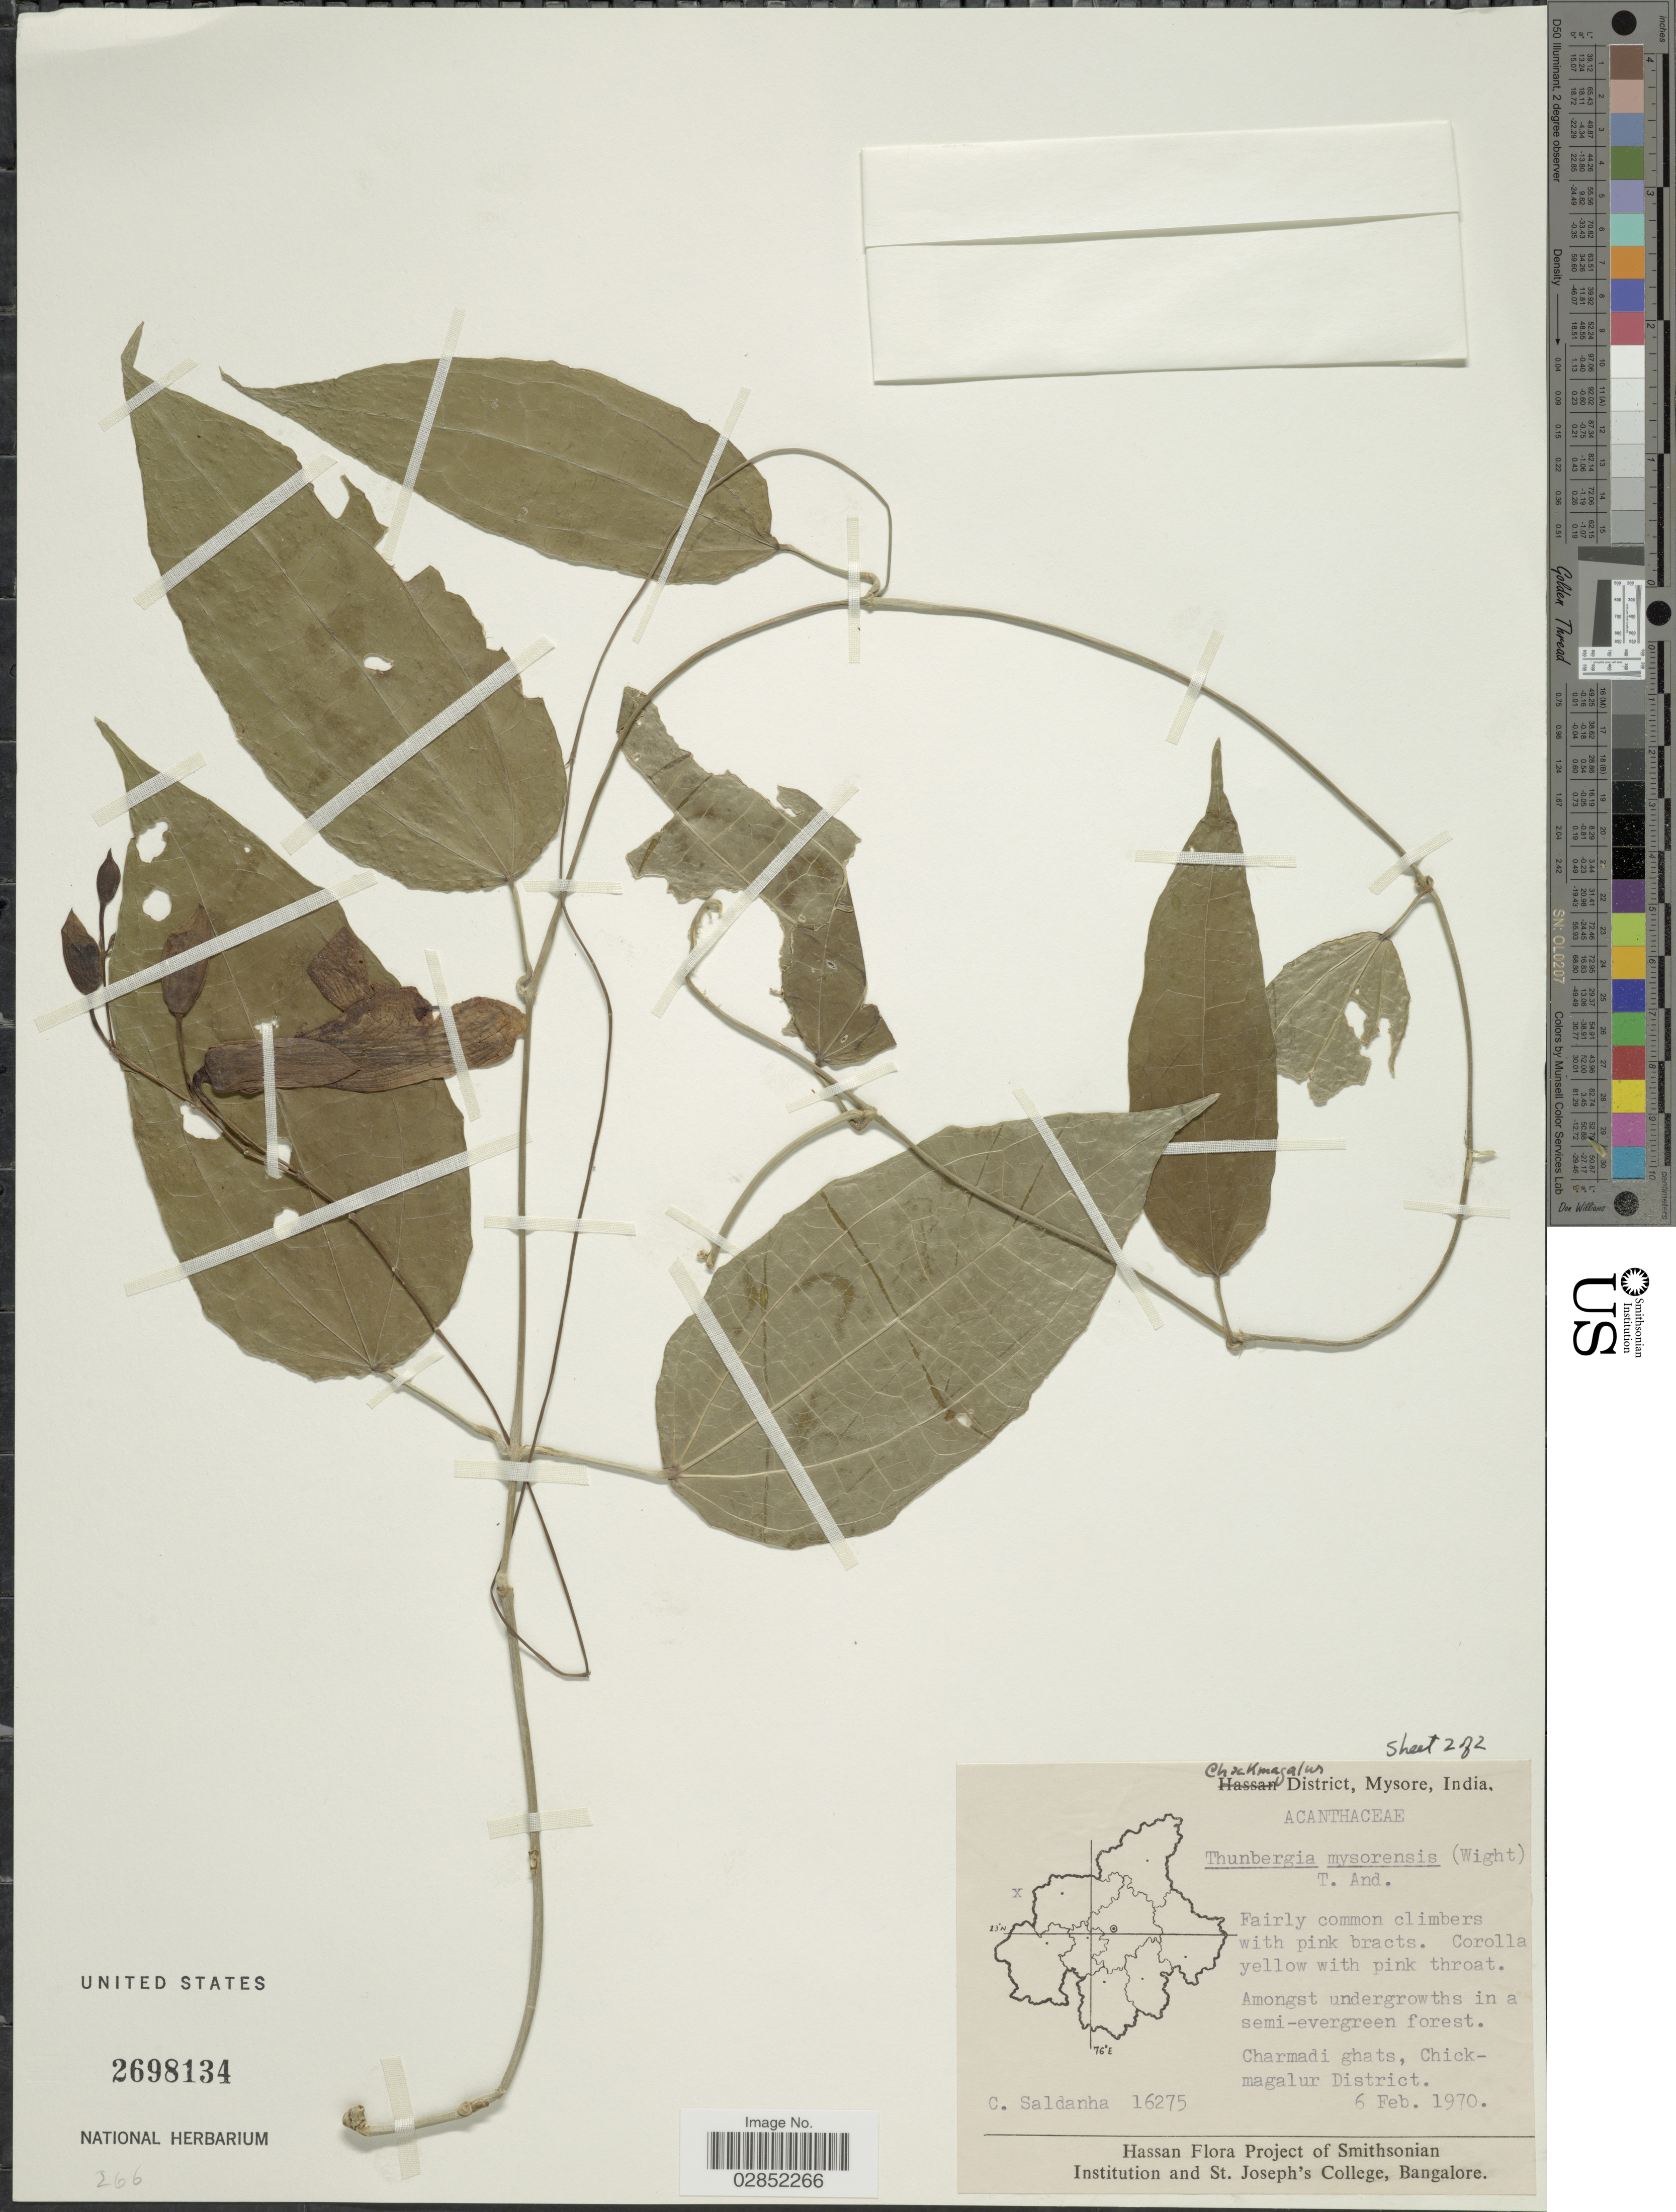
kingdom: Plantae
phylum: Tracheophyta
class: Magnoliopsida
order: Lamiales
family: Acanthaceae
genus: Thunbergia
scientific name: Thunbergia mysorensis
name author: (Wight) T. Anderson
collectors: C. Saldanha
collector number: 16275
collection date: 1970-02-06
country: India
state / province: Karnataka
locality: Chickmagalur District, Mysore. Charmadi ghats.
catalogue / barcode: US 2698134